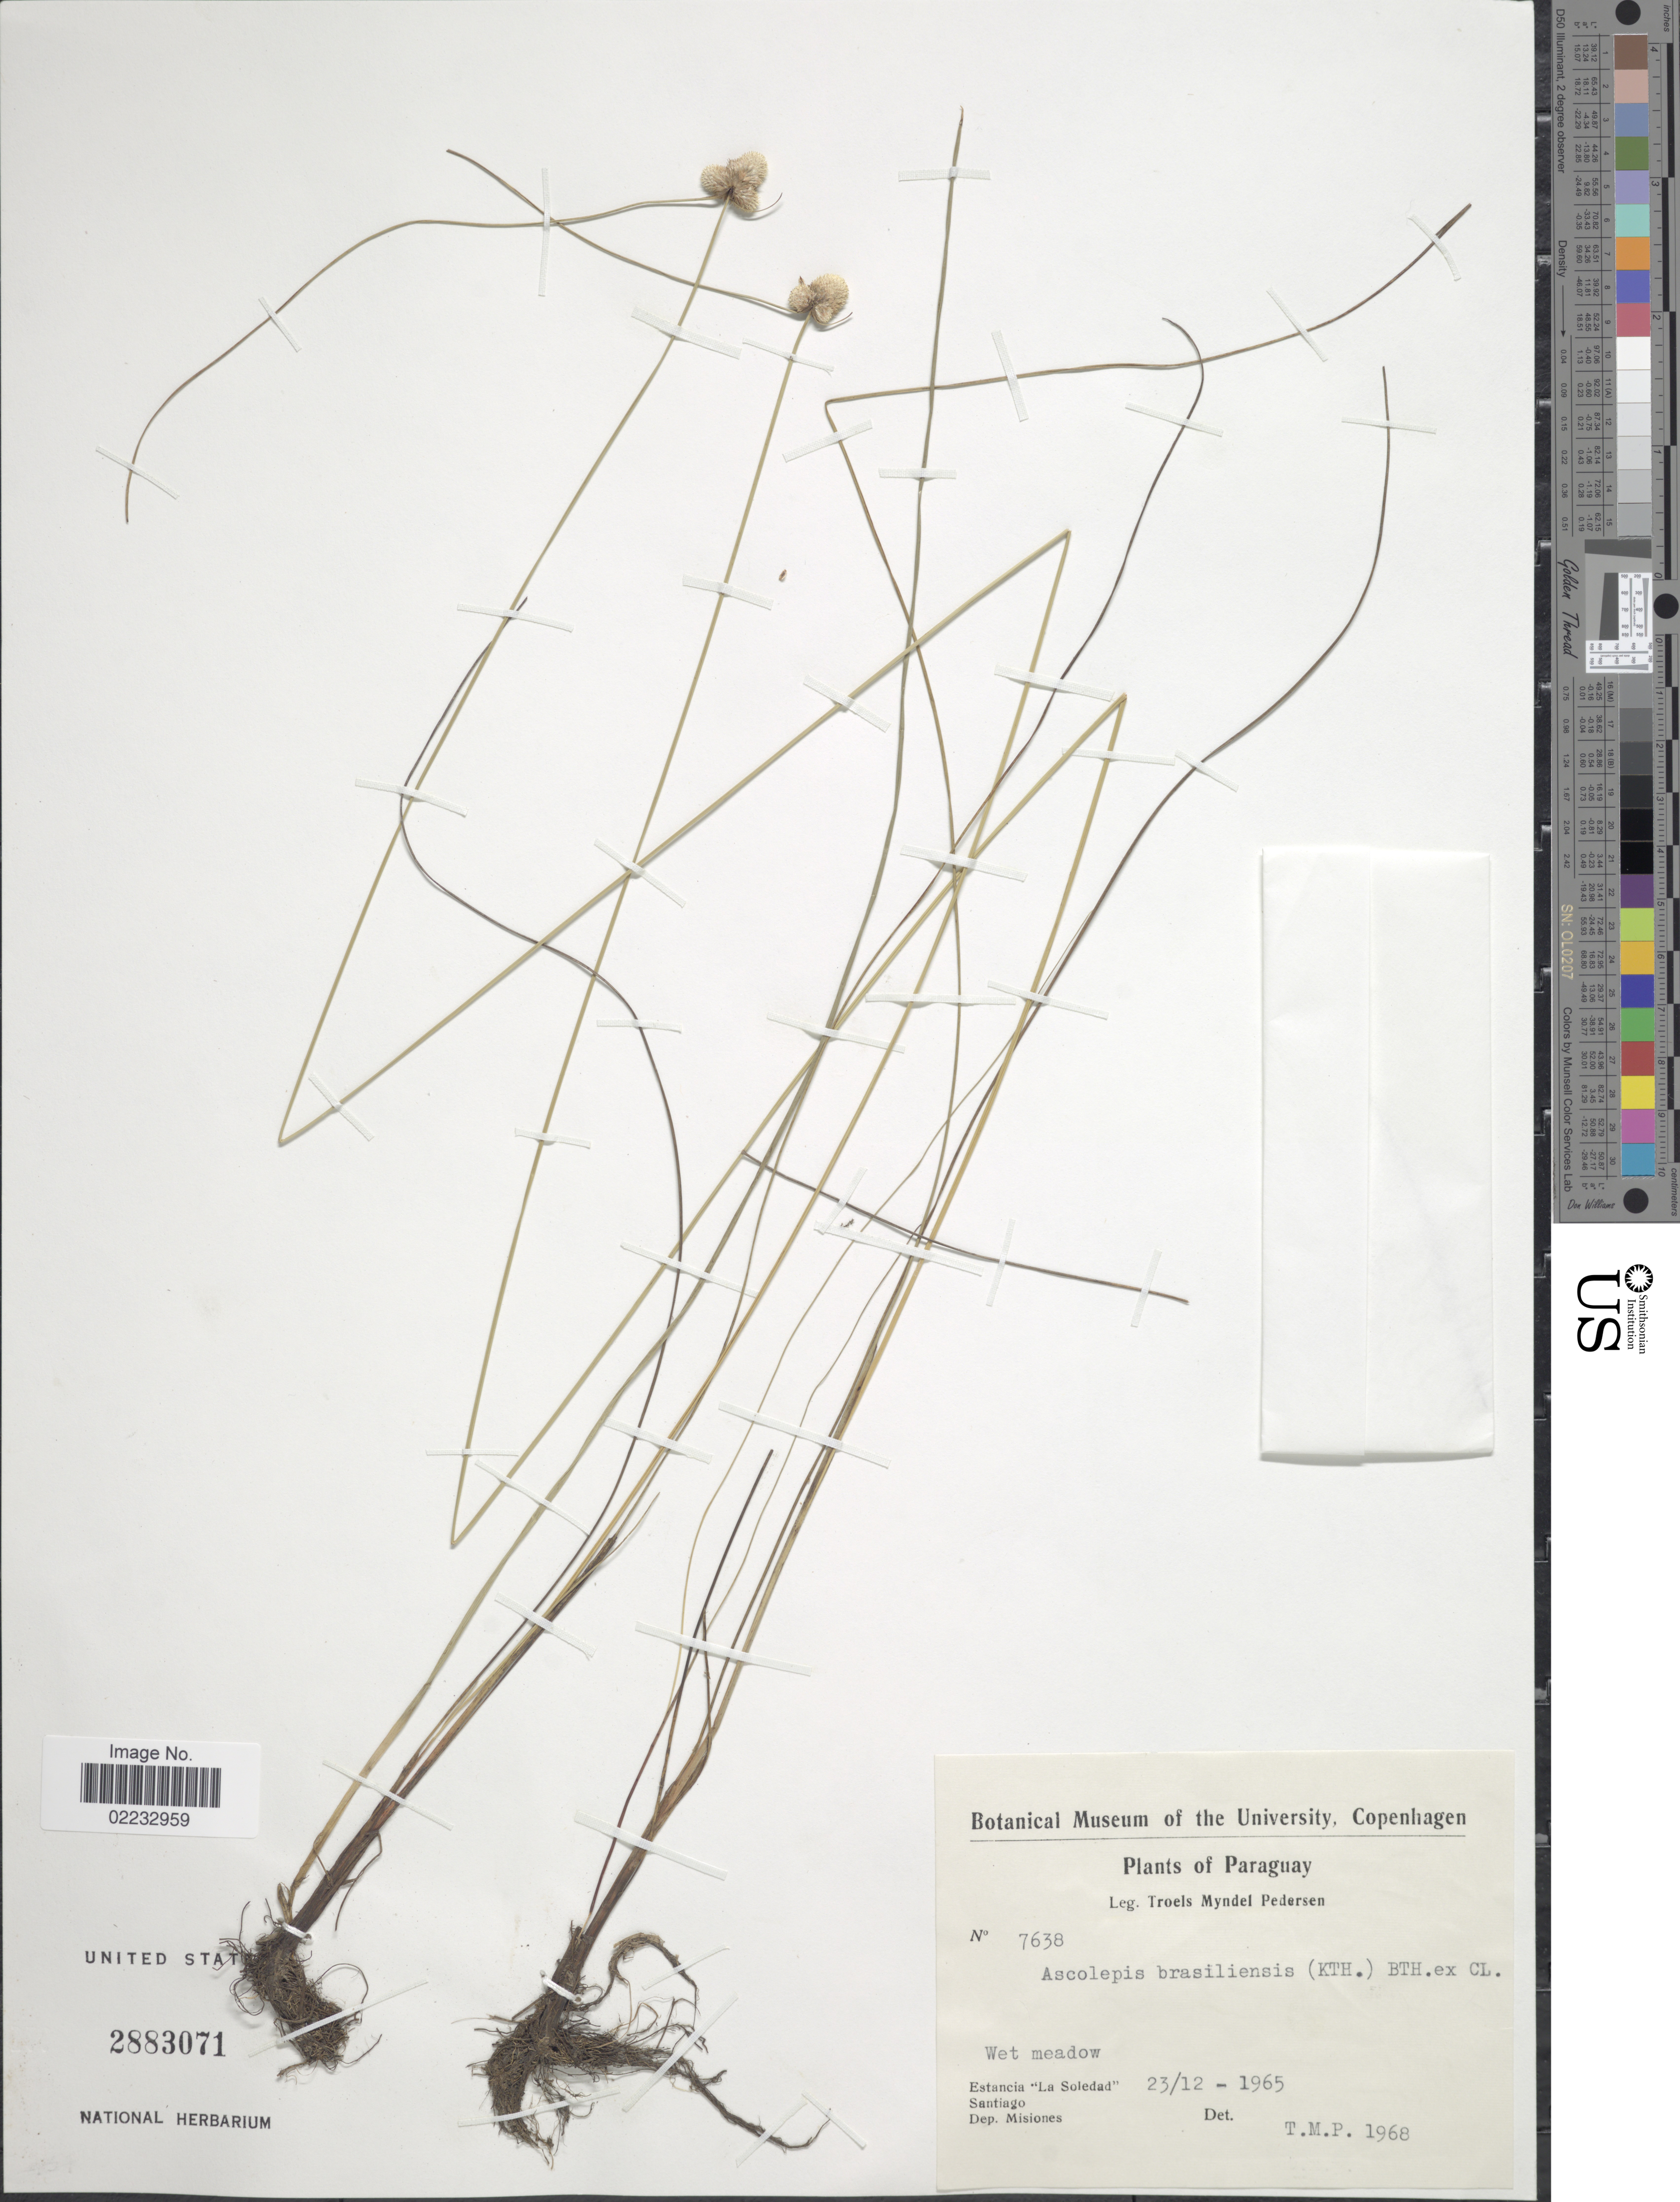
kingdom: Plantae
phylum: Tracheophyta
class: Liliopsida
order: Poales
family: Cyperaceae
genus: Cyperus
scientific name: Cyperus brasiliensis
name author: (Kunth) Bauters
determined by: Strong, M. T., (US), Smithsonian Institution - National Museum of Natural History (UNITED STATES)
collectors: T. Pederson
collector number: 7638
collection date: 1965-12-23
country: Argentina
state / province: Misiones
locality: Estancia "La Soledad", Santiago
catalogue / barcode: US 2883071